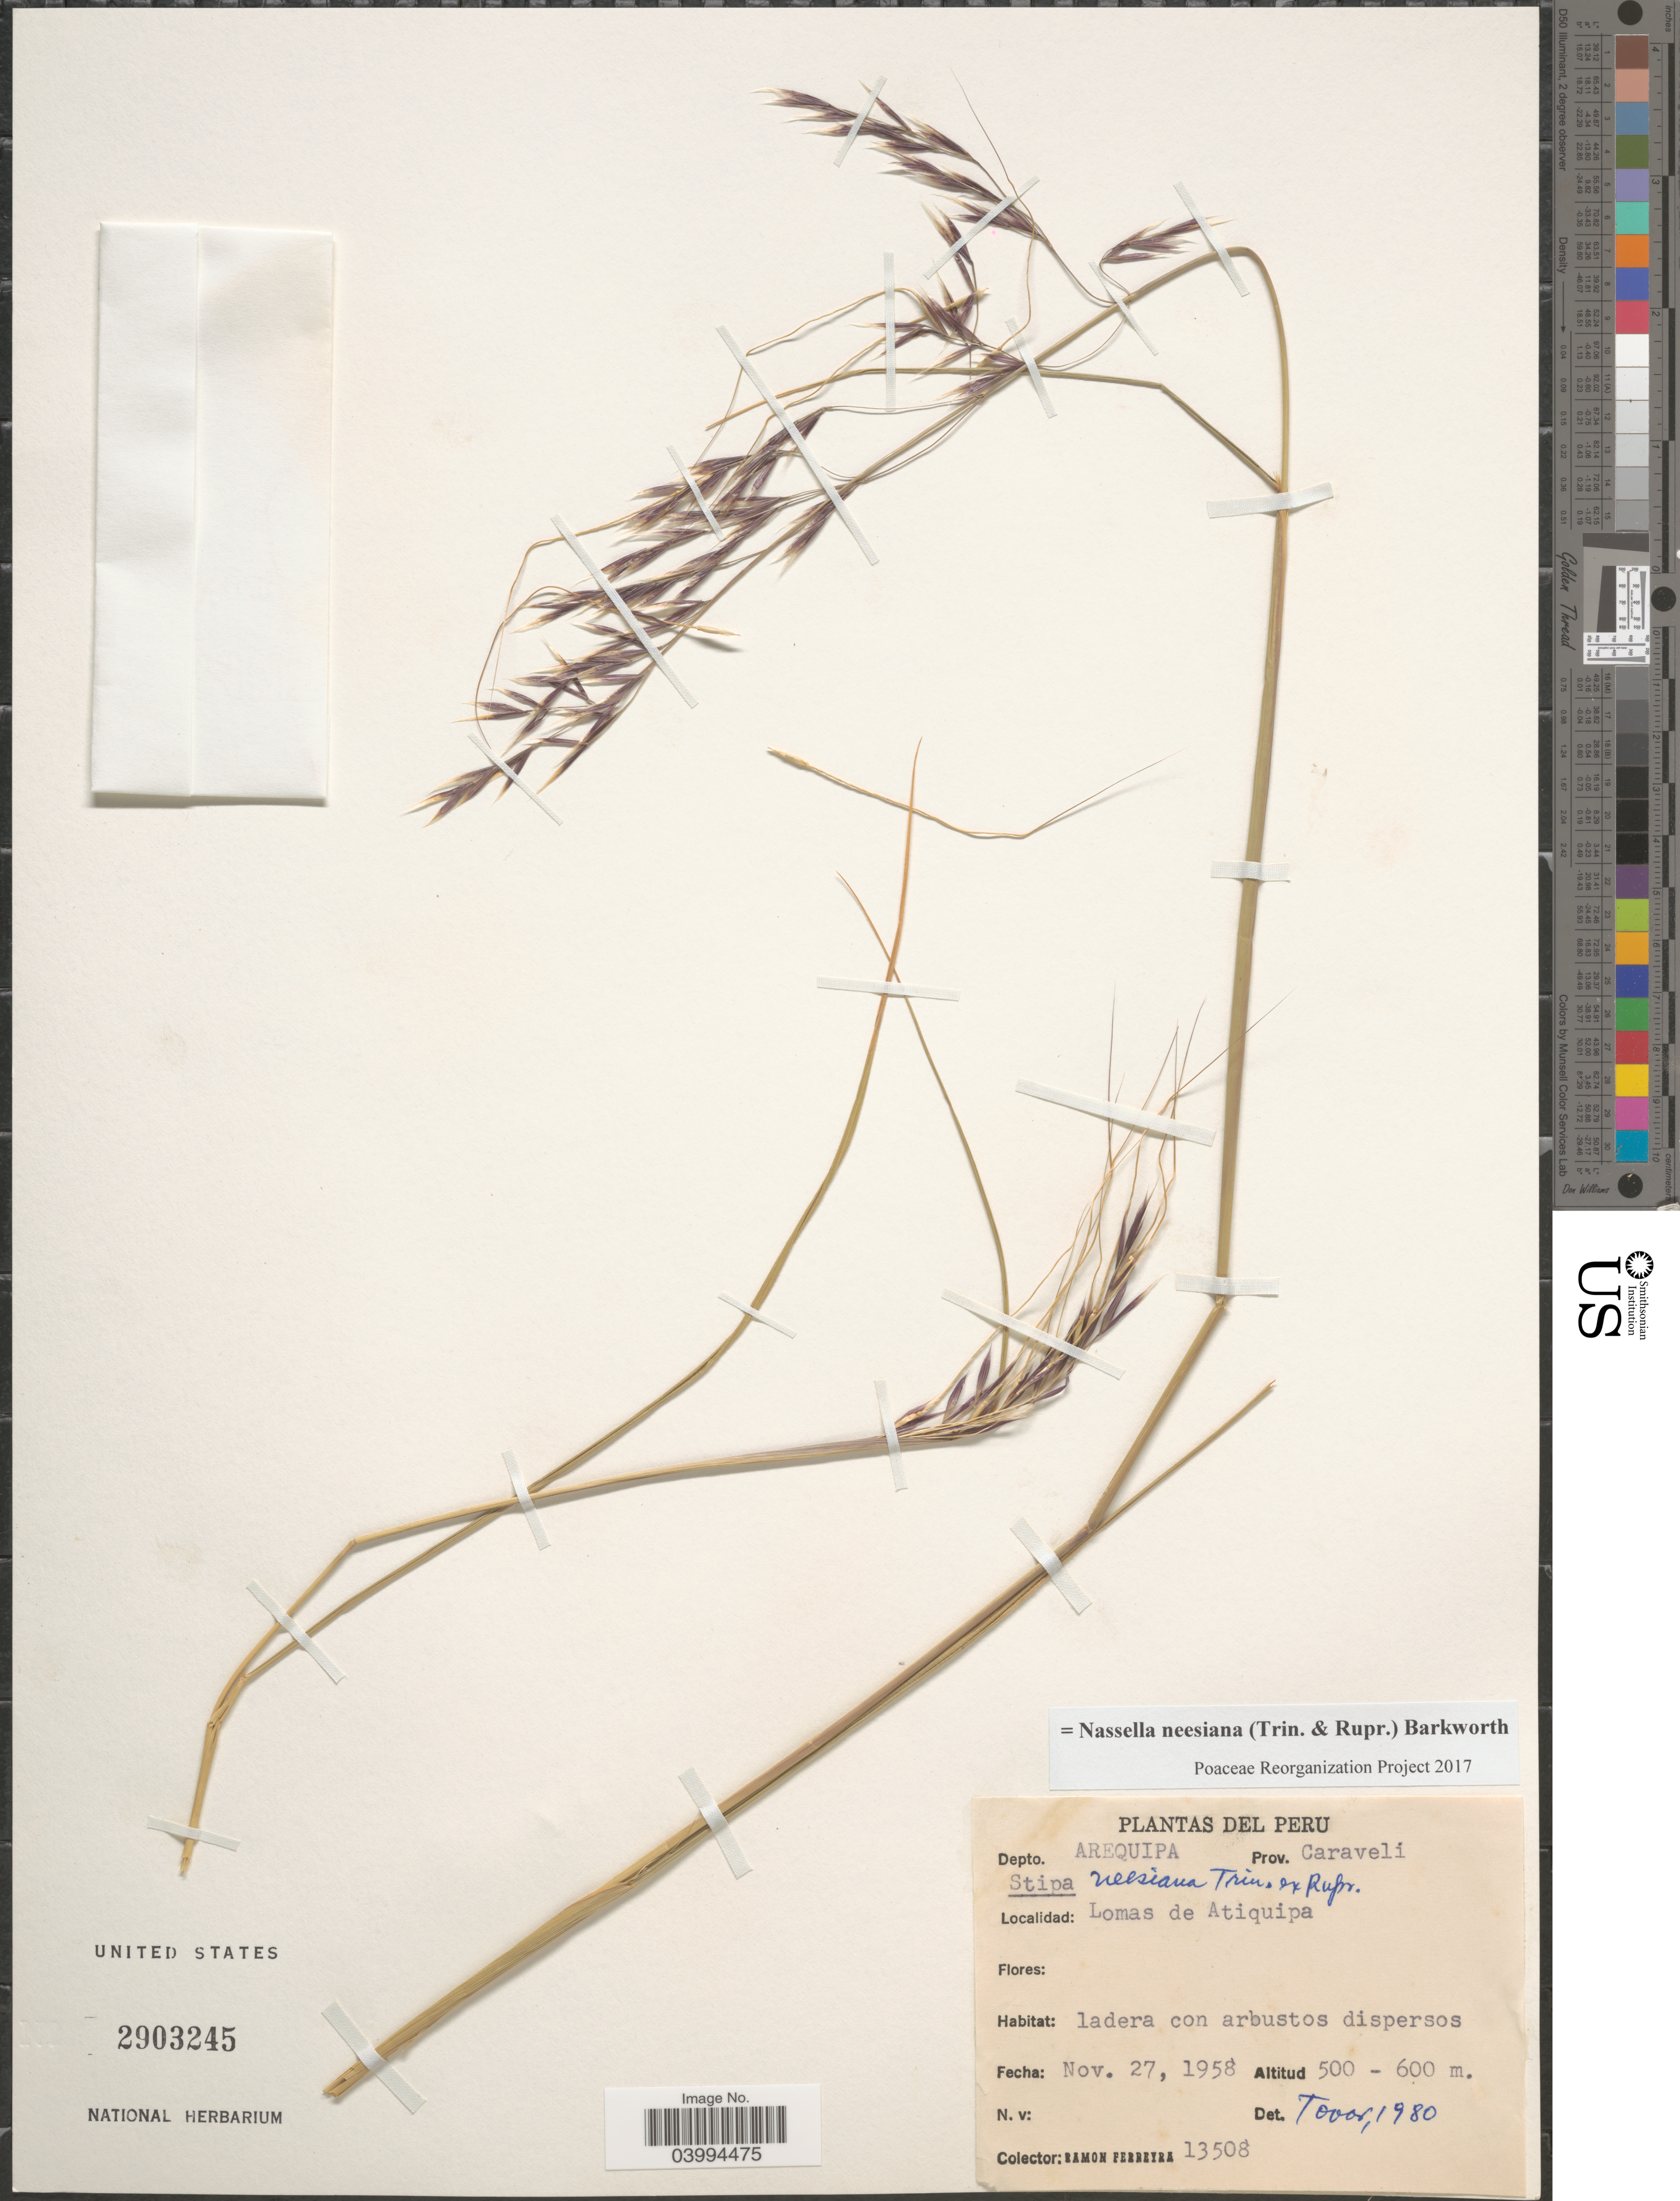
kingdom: Plantae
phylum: Tracheophyta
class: Liliopsida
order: Poales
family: Poaceae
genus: Nassella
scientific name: Nassella neesiana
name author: (Trin. & Rupr.) Barkworth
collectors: R. A. Ferreyra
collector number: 13508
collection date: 1958-11-27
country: Peru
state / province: Arequipa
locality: Depto. Arequipa. Prov. Caravelí. Lomas de Atiquipa.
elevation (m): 500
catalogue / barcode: US 2903245